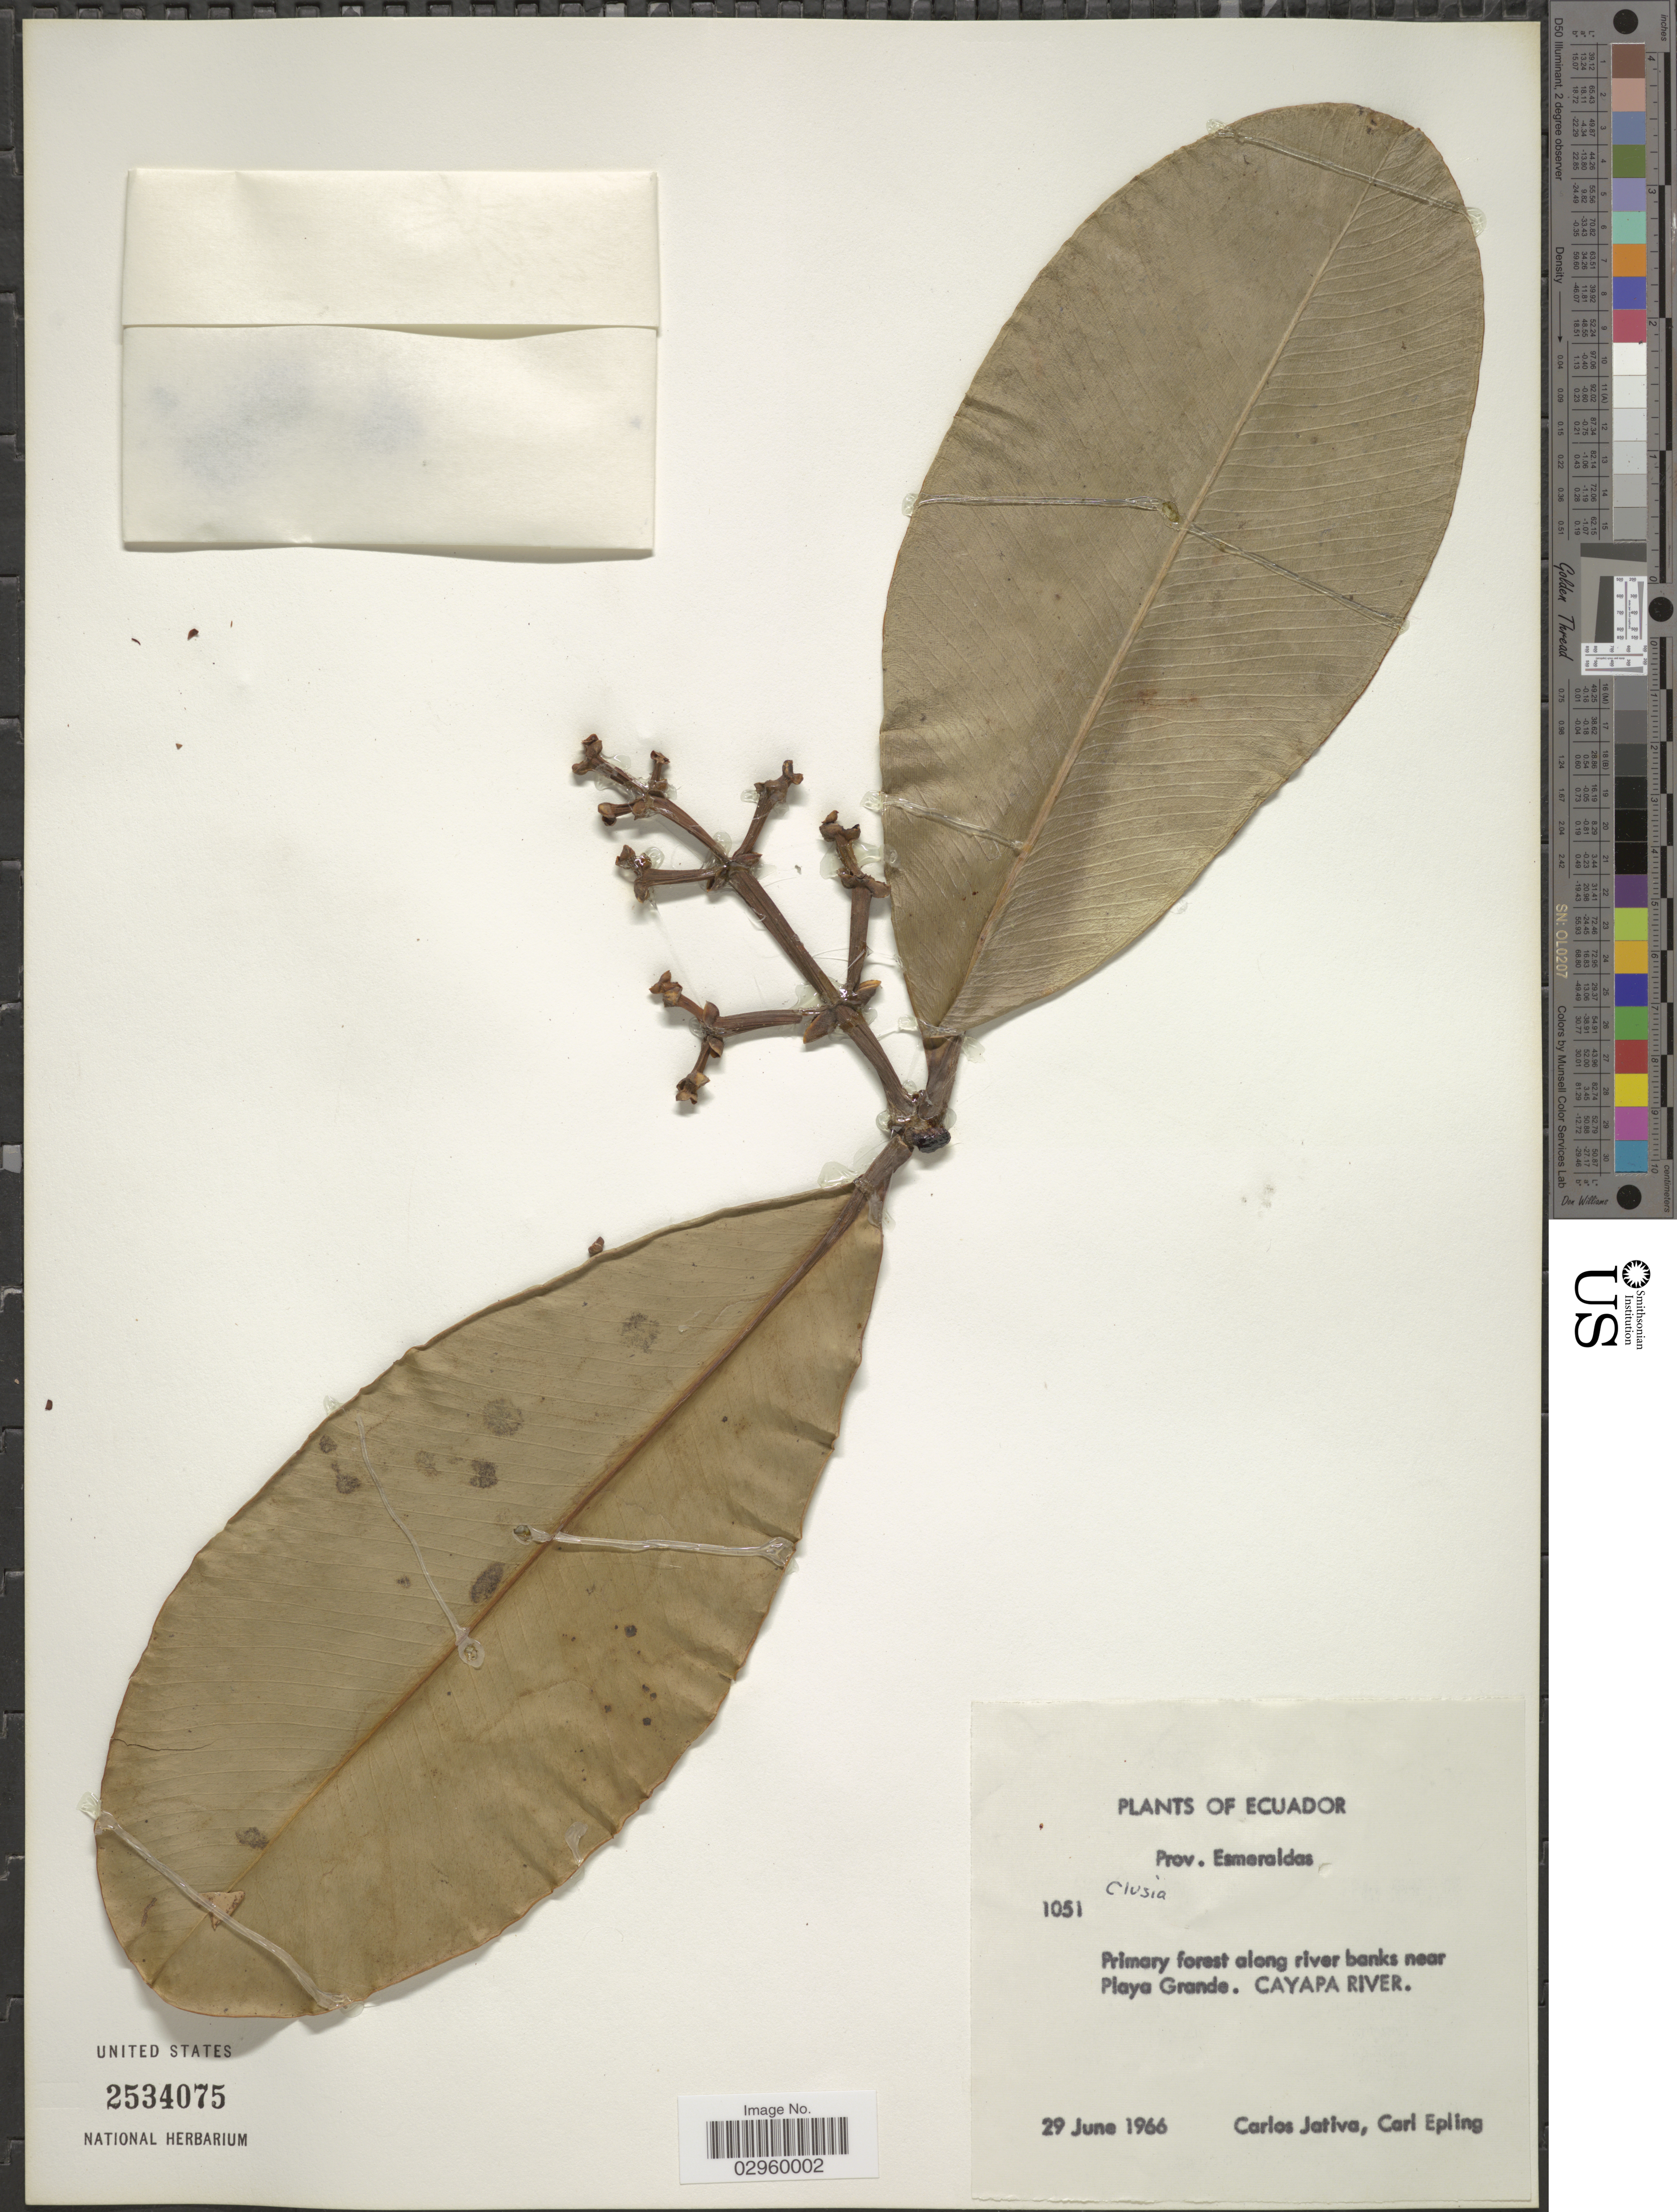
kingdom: Plantae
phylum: Tracheophyta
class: Magnoliopsida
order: Malpighiales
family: Clusiaceae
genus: Clusia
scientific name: Clusia sp.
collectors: C. D. Játiva & C. C. Epling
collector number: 1051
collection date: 1966-06-29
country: Ecuador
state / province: Esmeraldas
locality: Primary forest along river banks near Playa Grande, Cayapa River.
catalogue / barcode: US 2534075